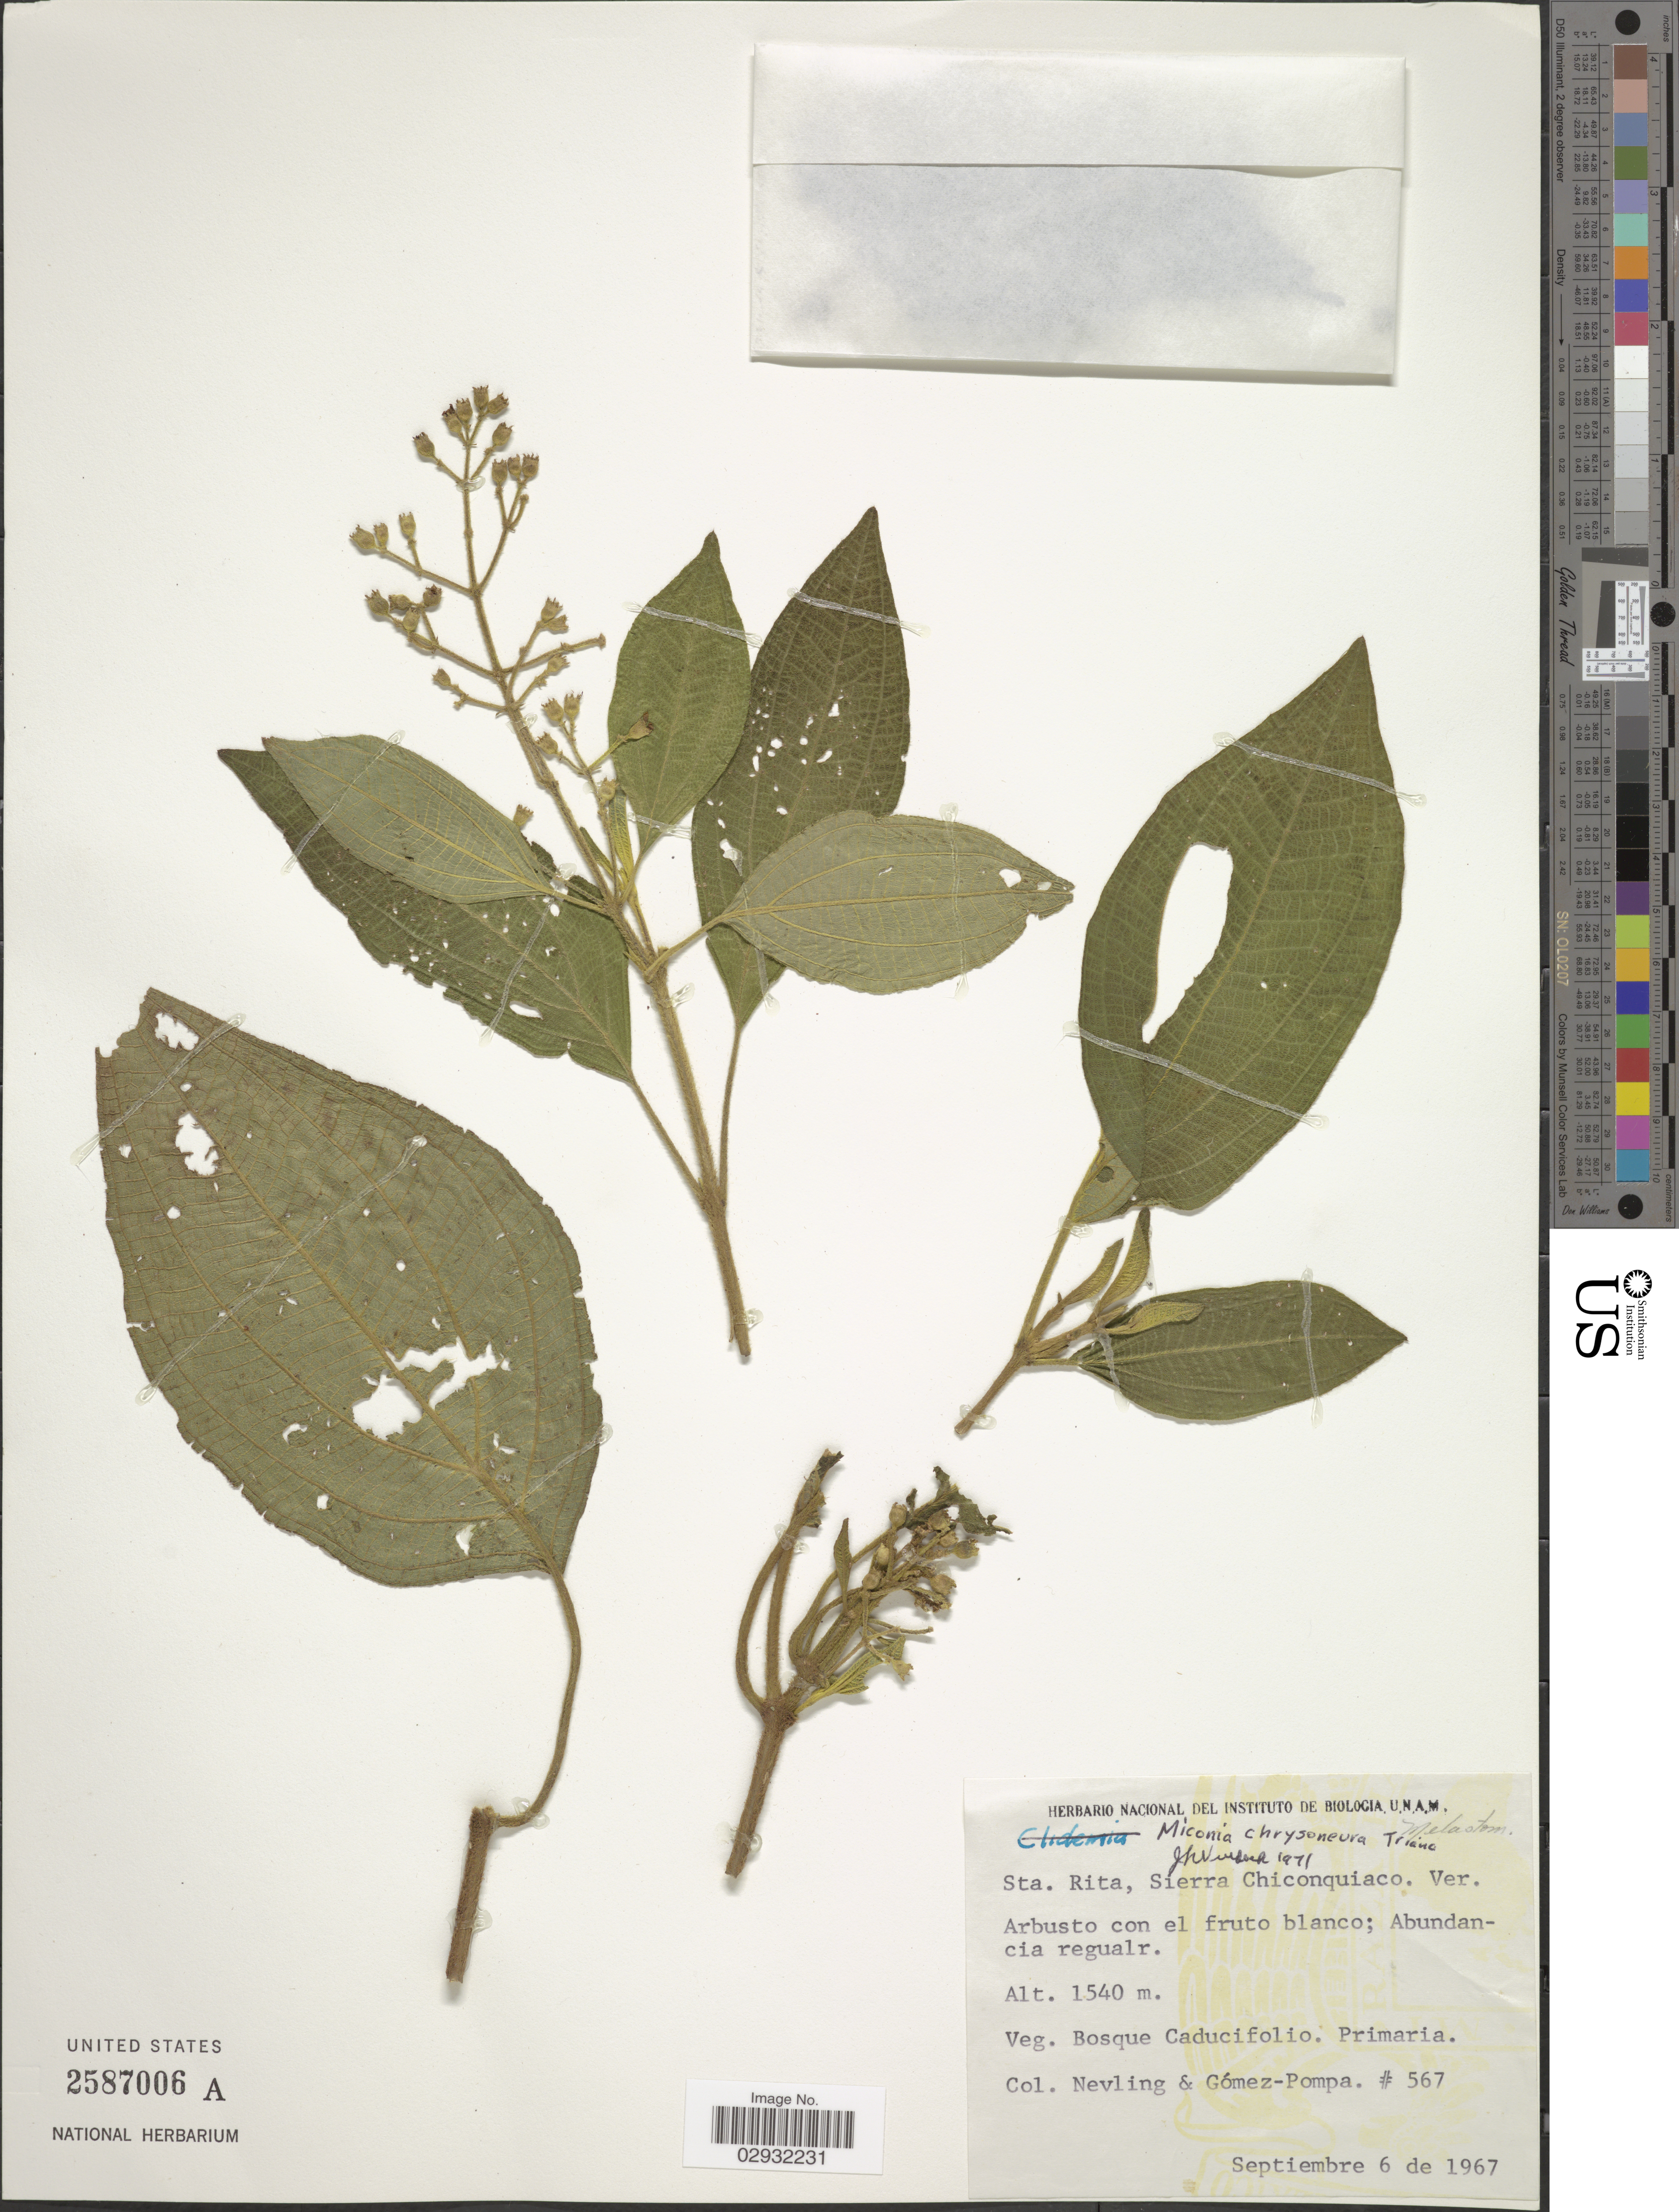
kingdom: Plantae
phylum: Tracheophyta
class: Magnoliopsida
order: Myrtales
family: Melastomataceae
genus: Miconia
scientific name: Miconia chrysoneura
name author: Triana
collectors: Nevling & Gomez-Pompa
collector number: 567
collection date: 1967-09-06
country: Mexico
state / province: Veracruz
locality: Sta. Rita, Sierra Chiconquiaco, Ver.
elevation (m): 1540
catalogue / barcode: US 2587006A